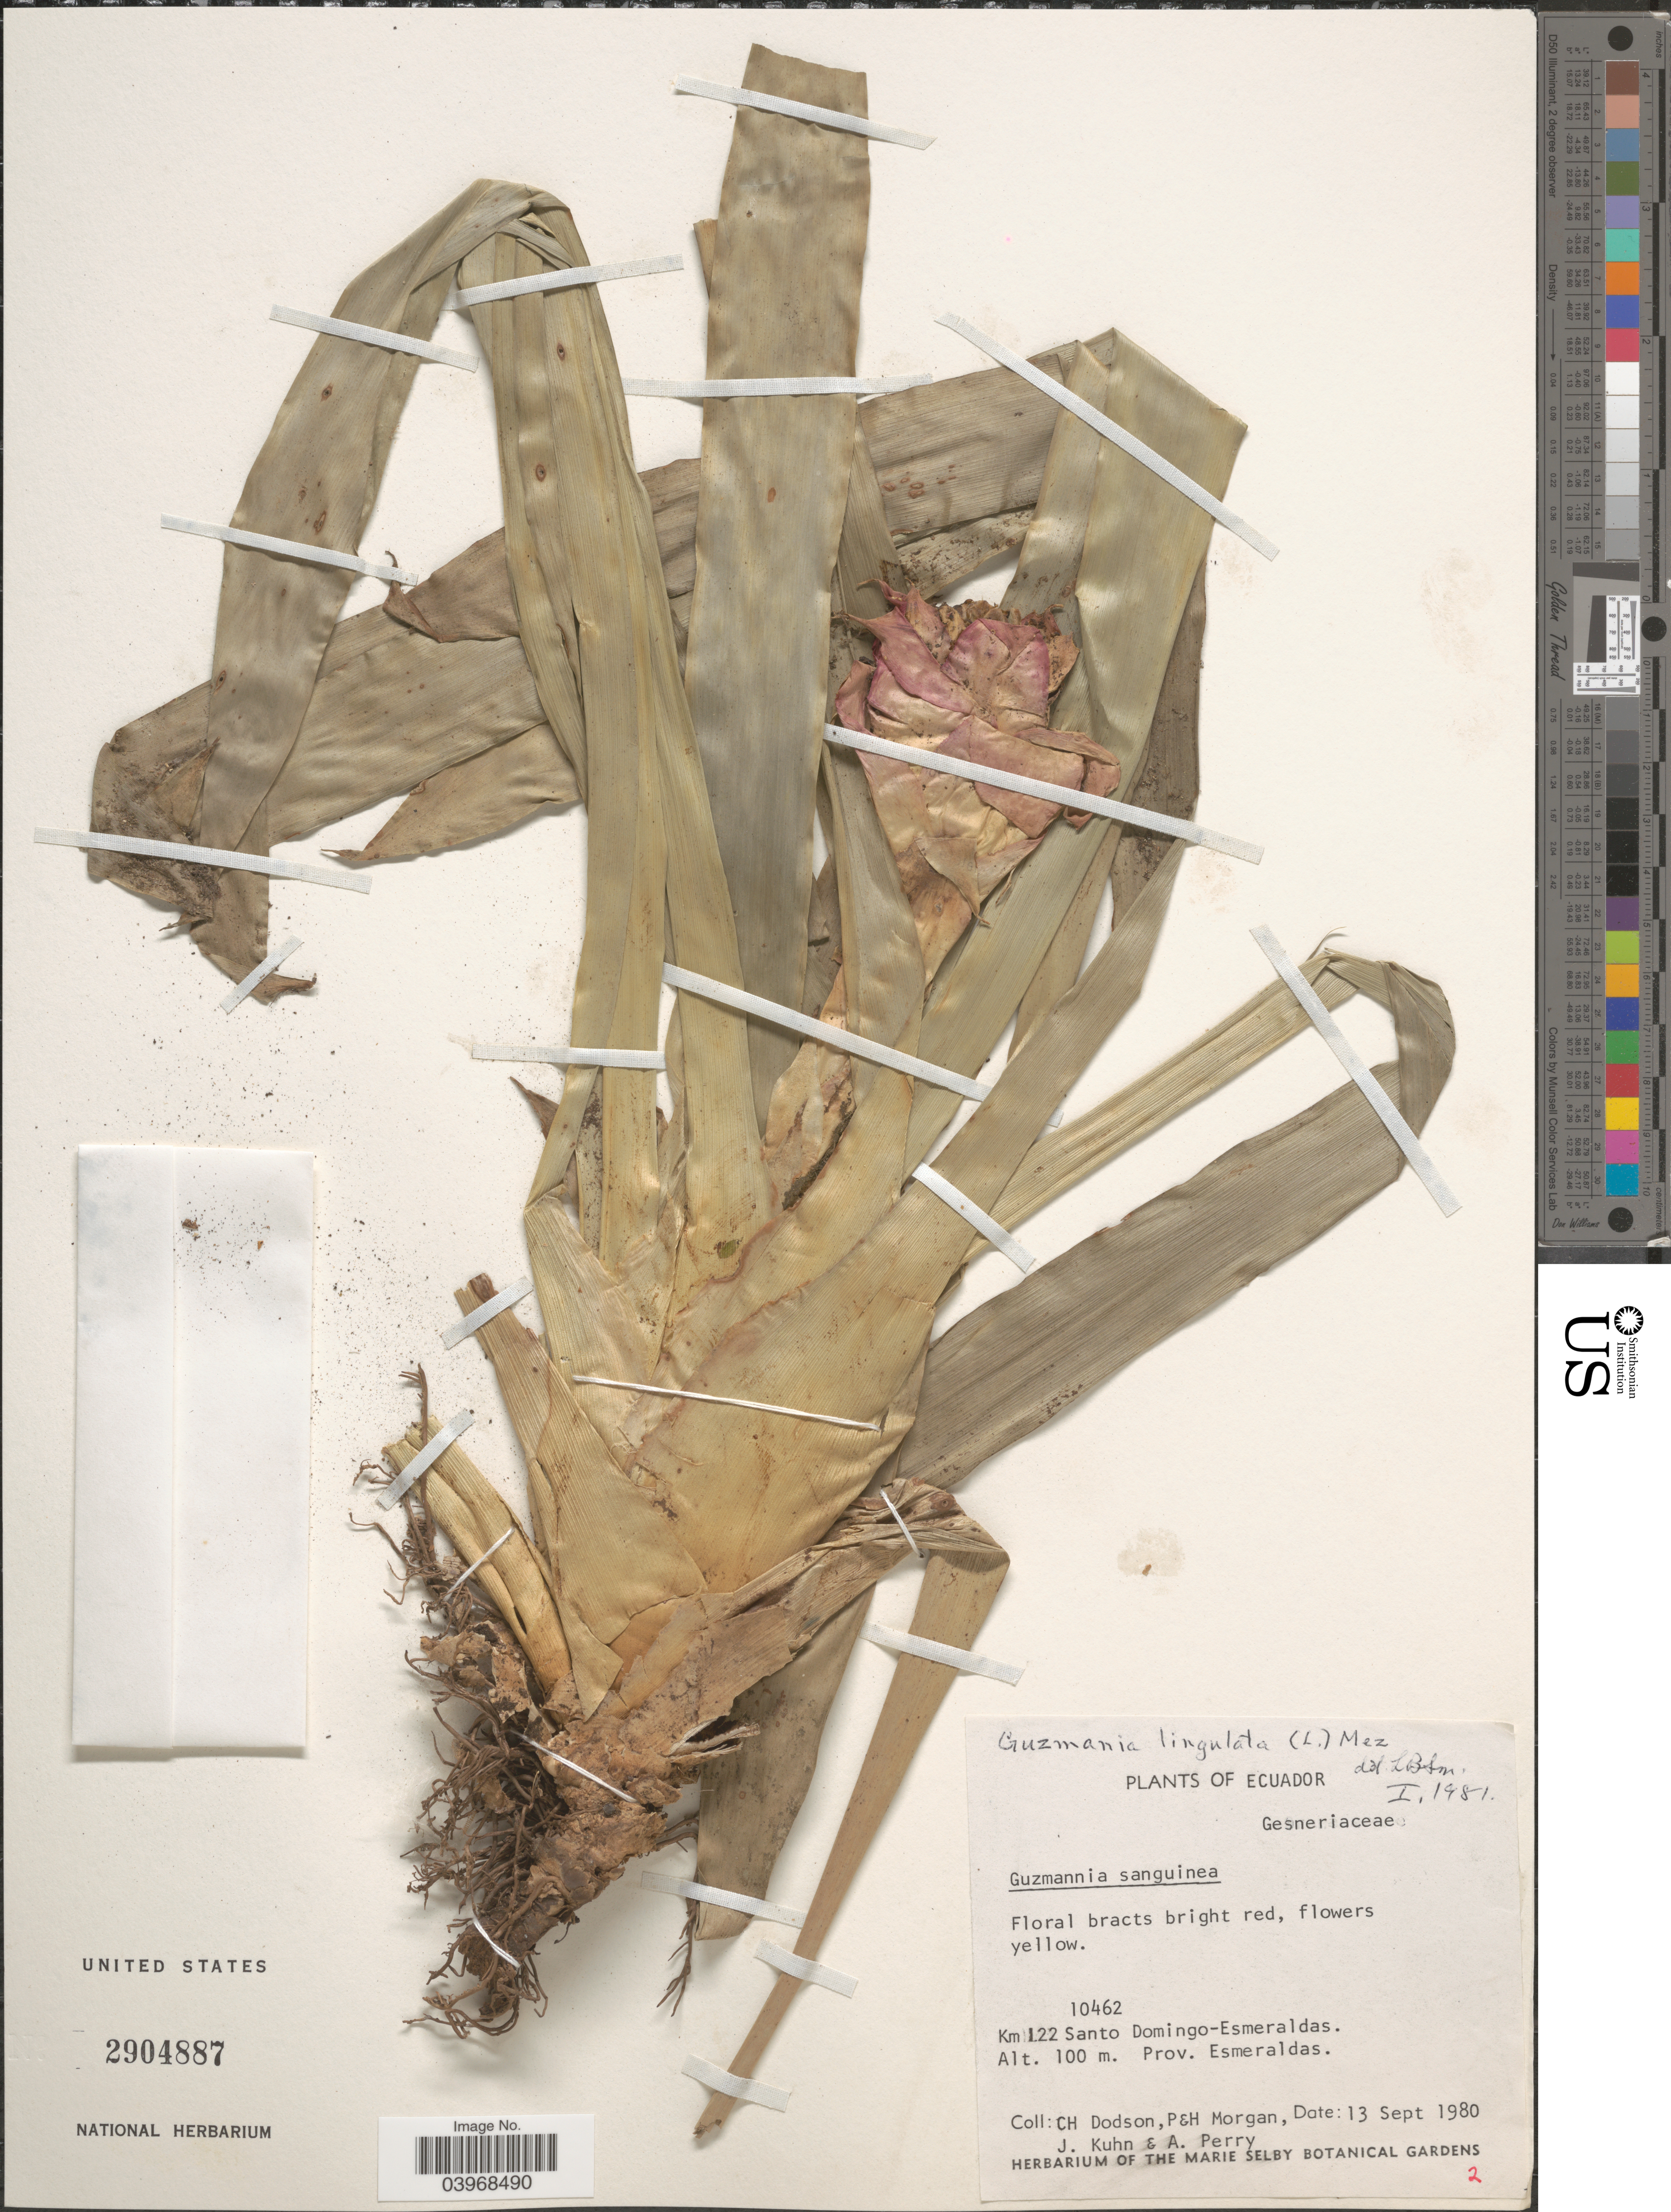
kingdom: Plantae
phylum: Tracheophyta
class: Liliopsida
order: Poales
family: Bromeliaceae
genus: Guzmania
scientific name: Guzmania lingulata var. cardinalis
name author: (André) Mez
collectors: C. H. Dodson, P. Morgan, H. Morgan, J. A. Kuhn & A. Perry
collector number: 10462?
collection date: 1980-09-13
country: Ecuador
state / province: Esmeraldas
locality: Km 122 Santo Domingo-Esmeraldas.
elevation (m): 100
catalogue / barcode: US 2904887